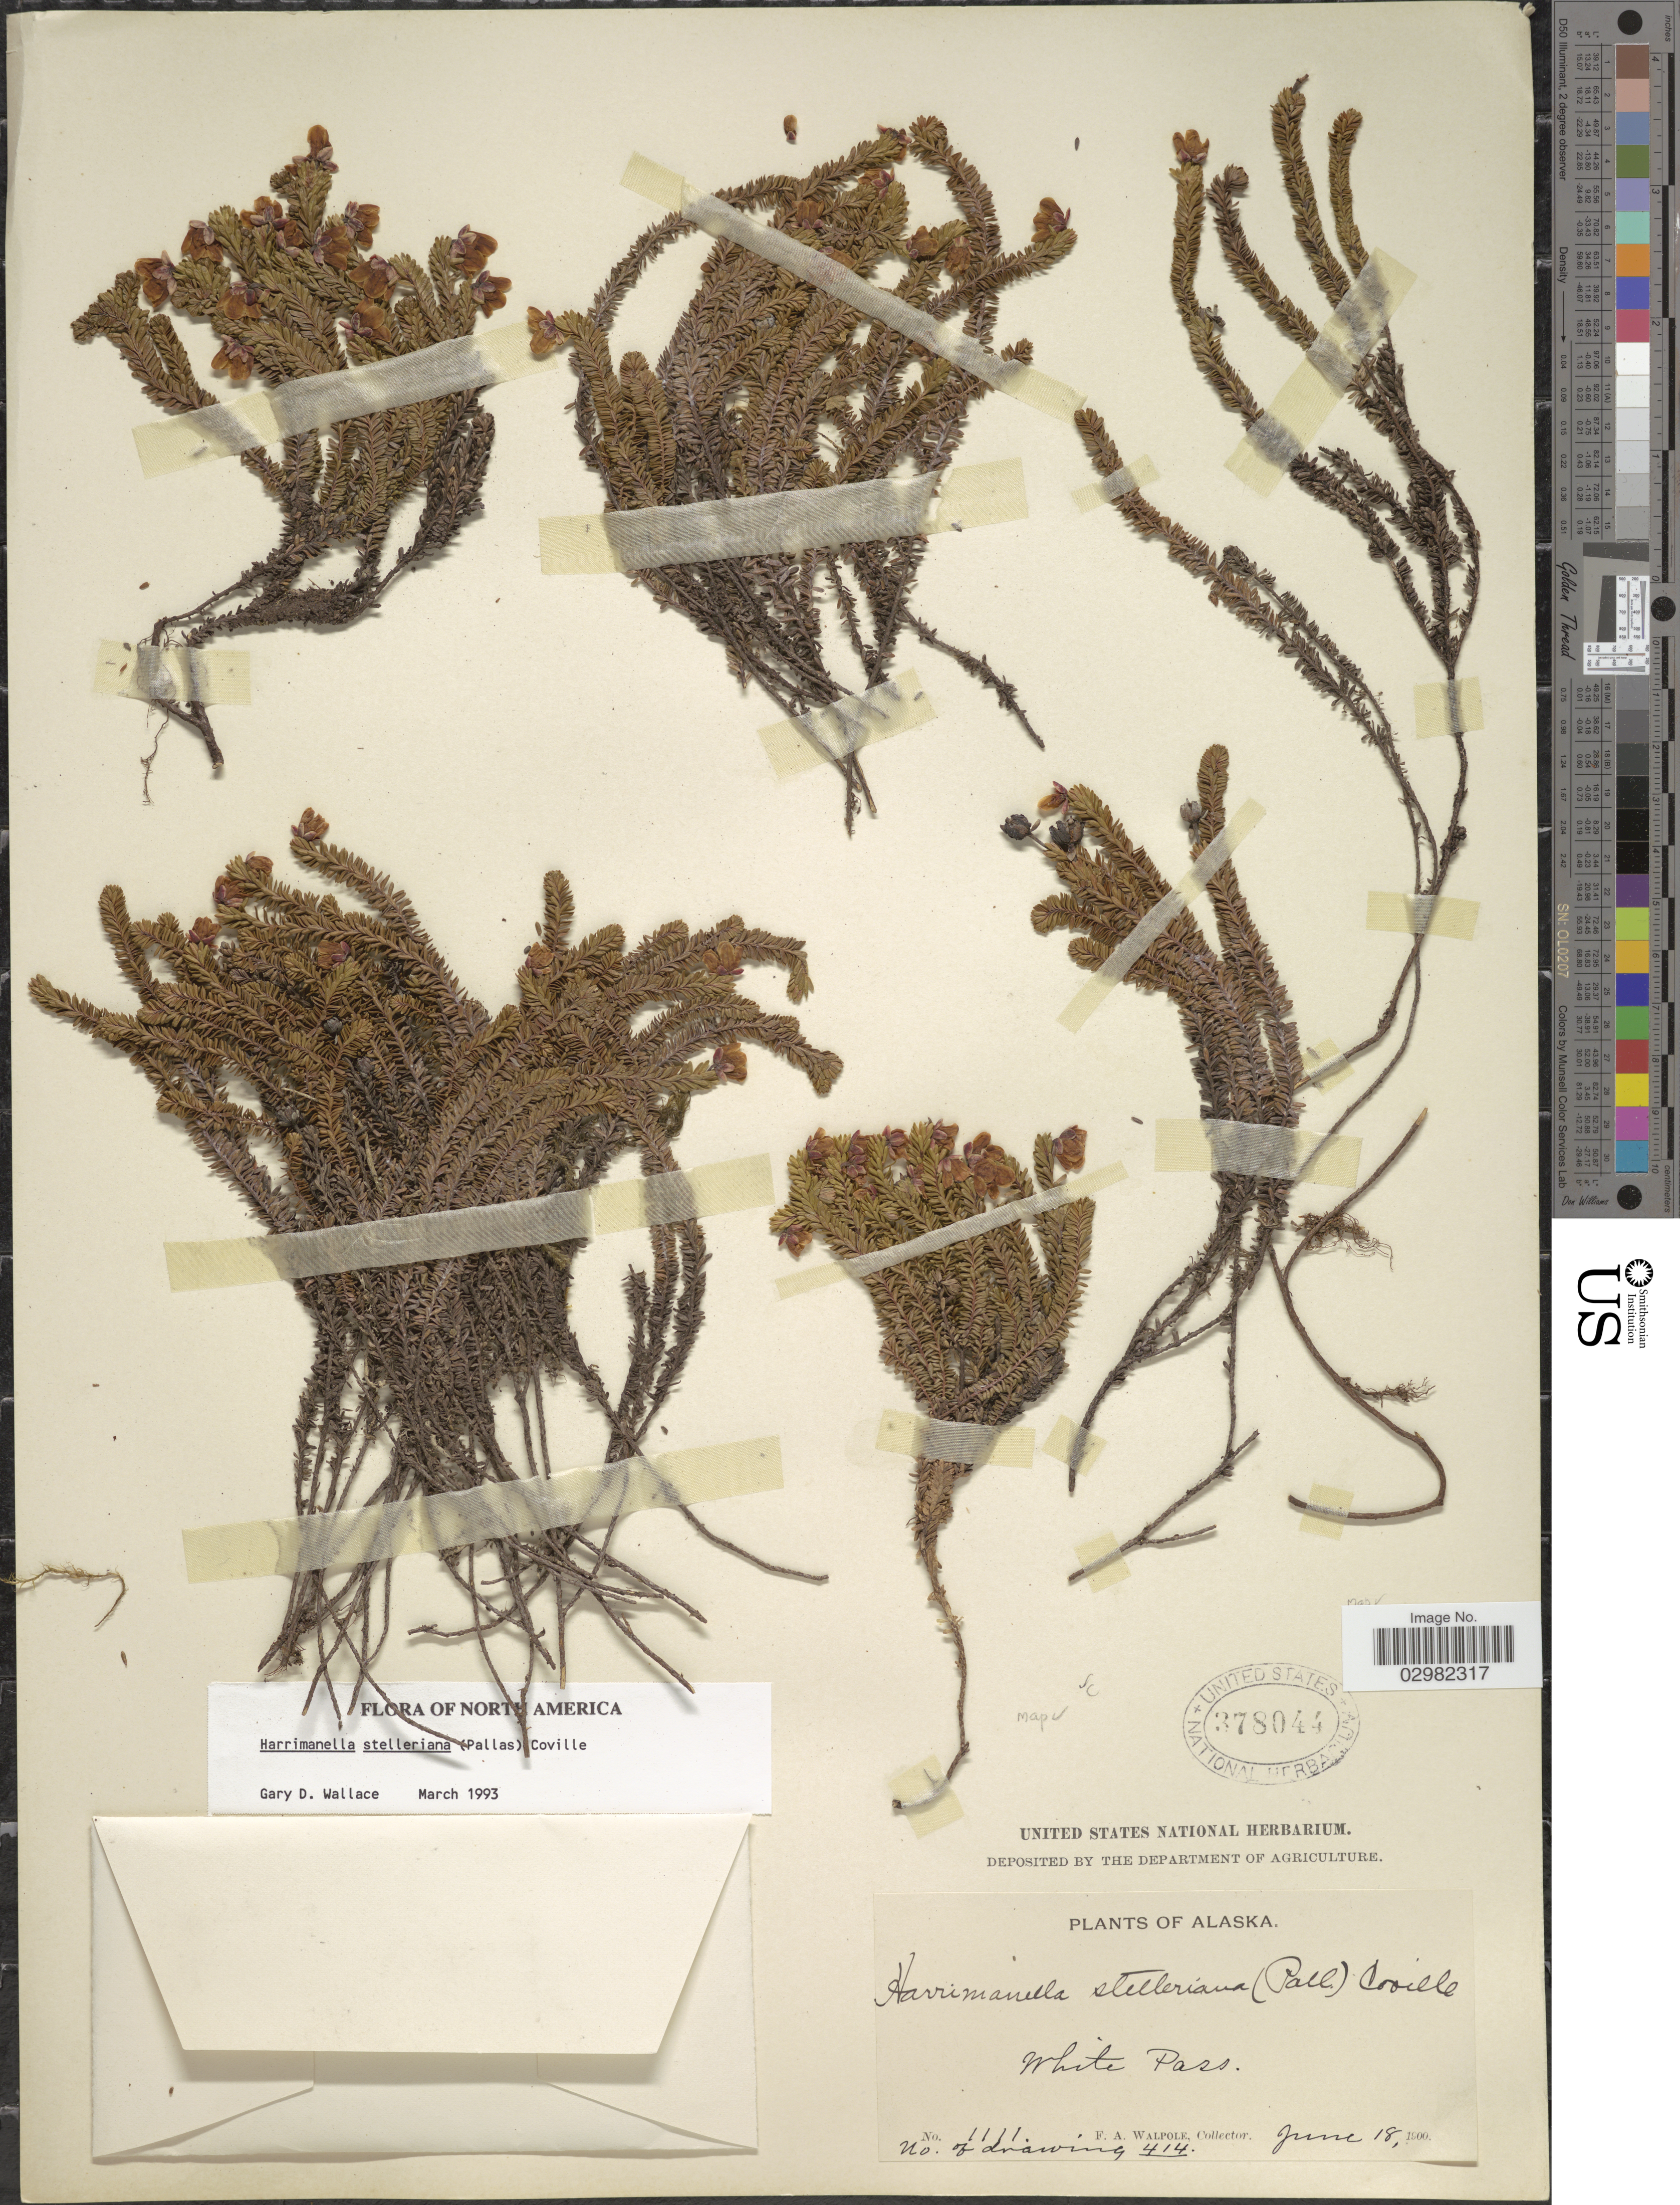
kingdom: Plantae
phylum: Tracheophyta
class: Magnoliopsida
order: Ericales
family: Ericaceae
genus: Harrimanella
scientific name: Harrimanella stelleriana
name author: (Pall.) Coville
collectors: F. Walpole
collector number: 1111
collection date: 1900-06-18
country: United States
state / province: Alaska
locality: White Pass.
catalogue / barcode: US 378044